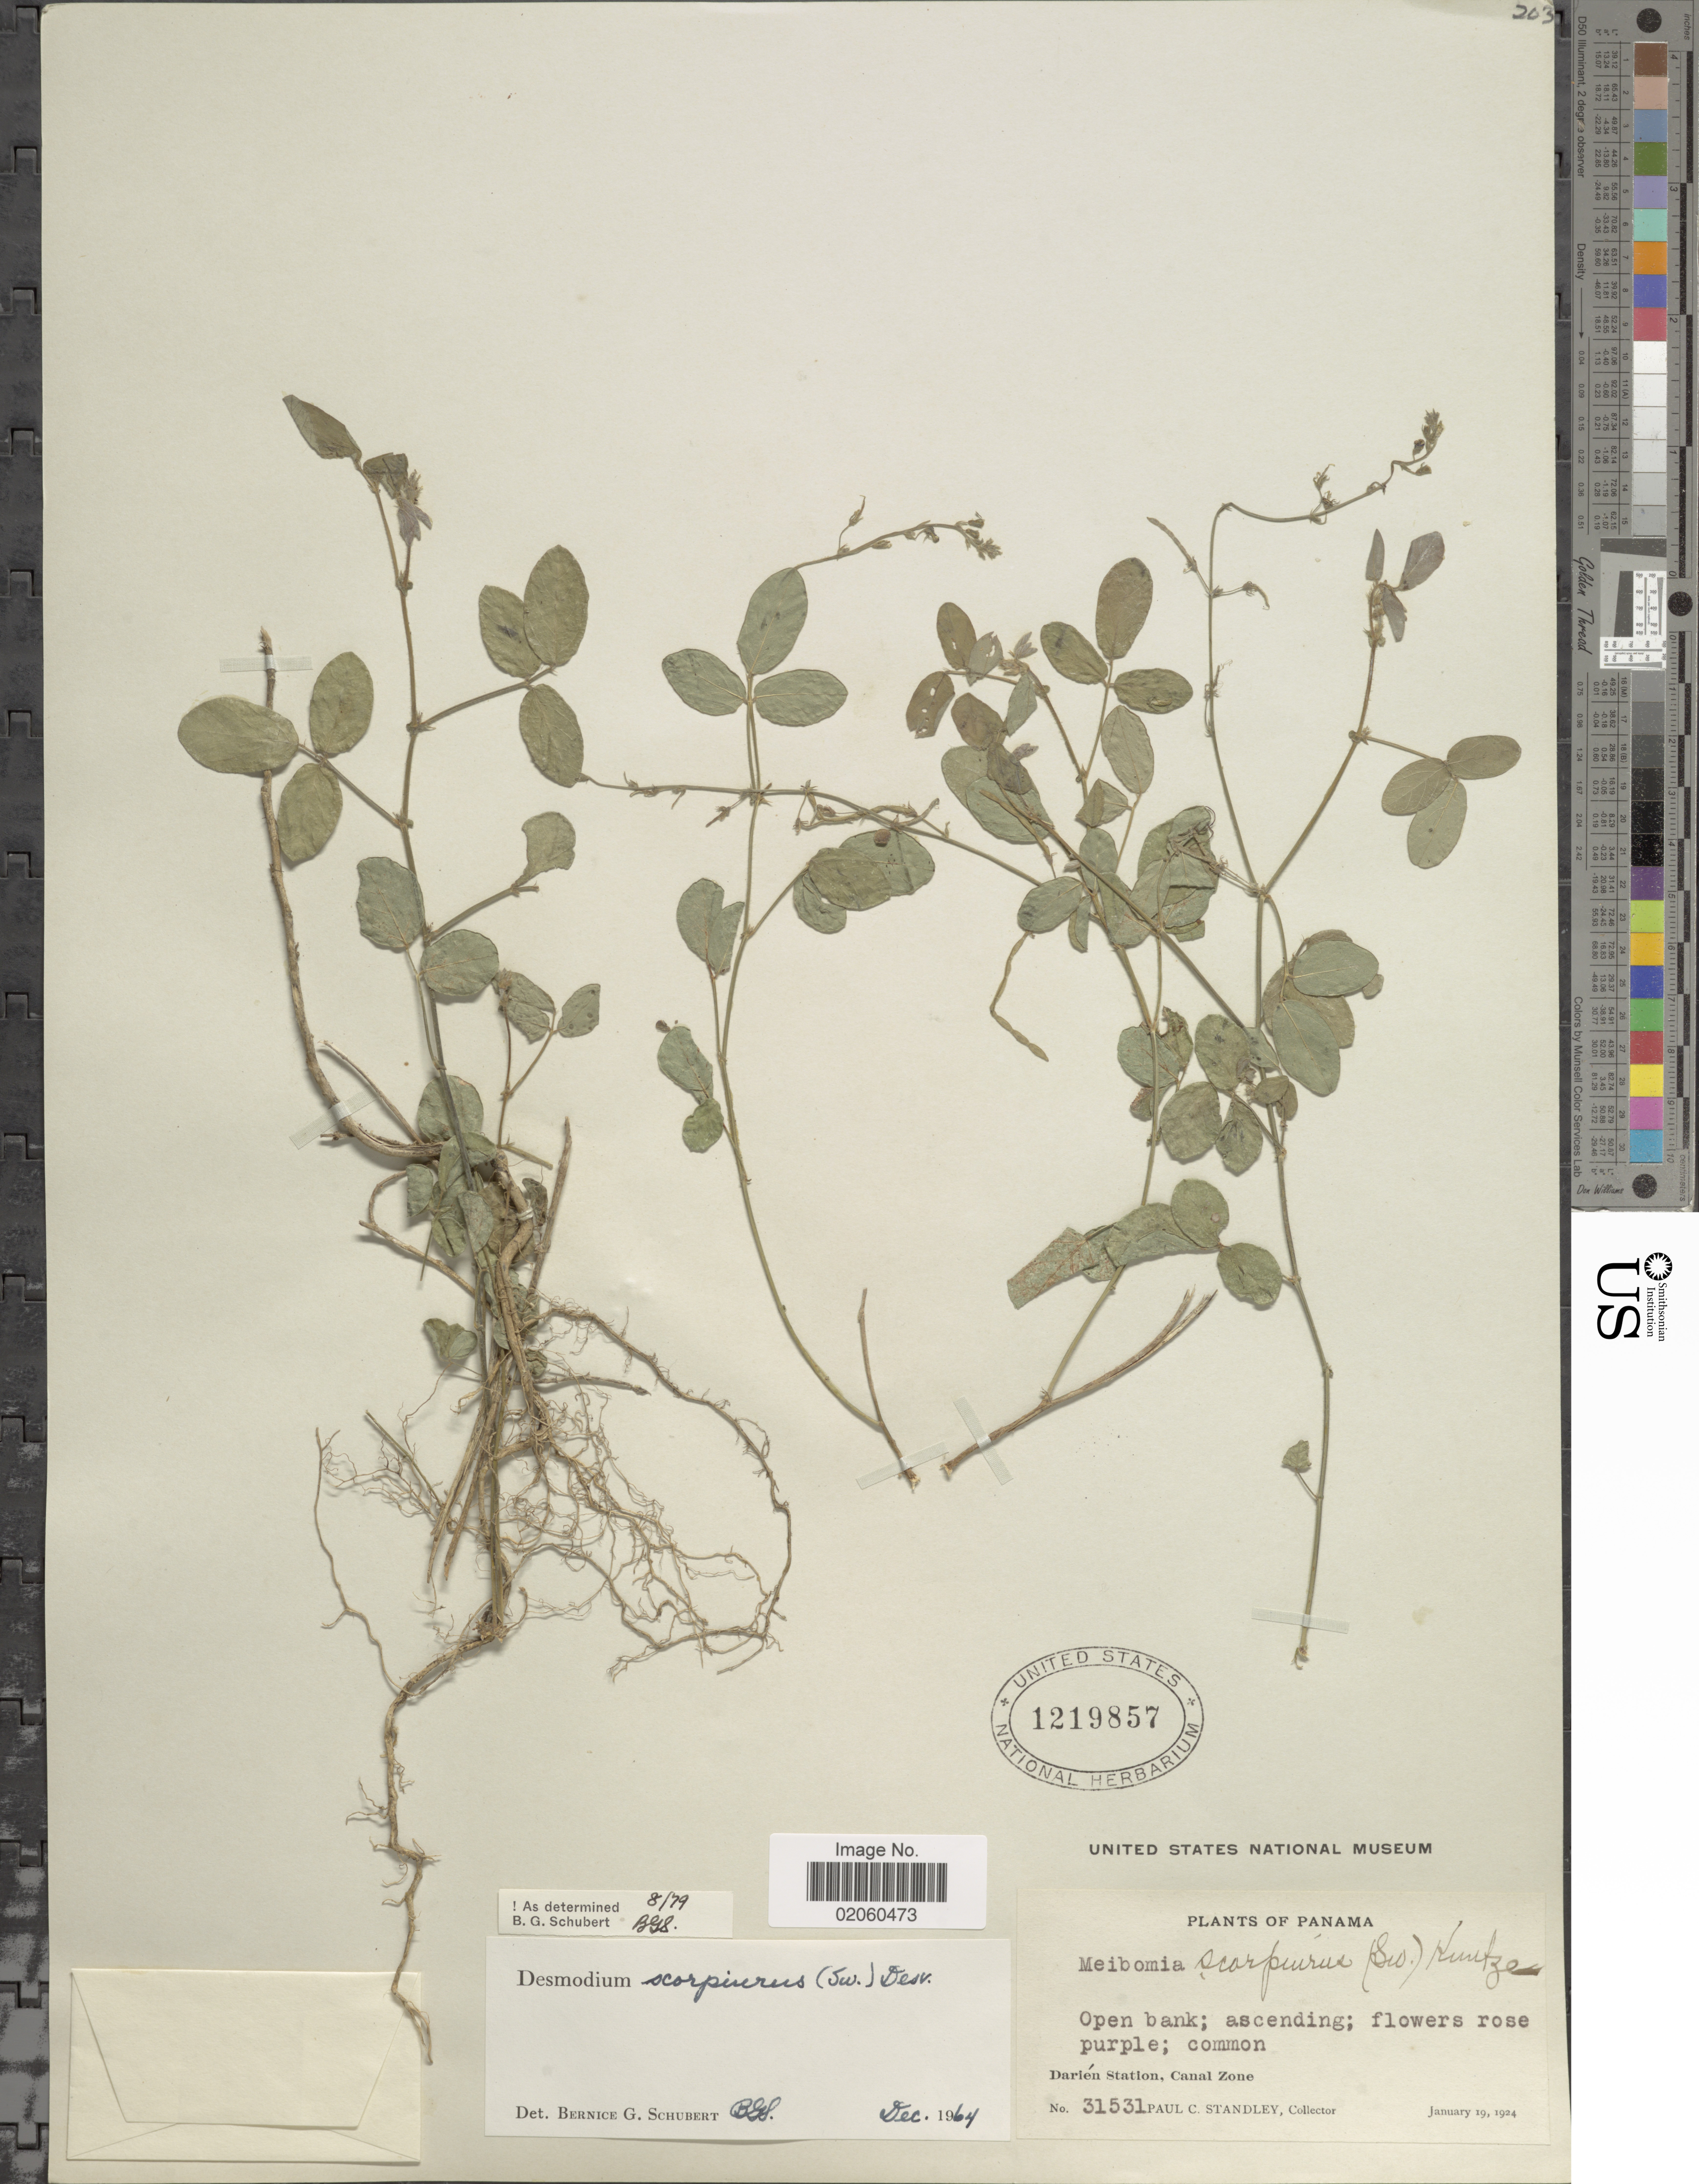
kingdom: Plantae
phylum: Tracheophyta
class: Magnoliopsida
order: Fabales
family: Fabaceae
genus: Desmodium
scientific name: Desmodium scorpiurus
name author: (Sw.) Desv. ex DC.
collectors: P. C. Standley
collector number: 31531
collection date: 1924-01-19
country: Panama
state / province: Colón / Panamá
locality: Darien Station, Canal Zone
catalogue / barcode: US 1219857